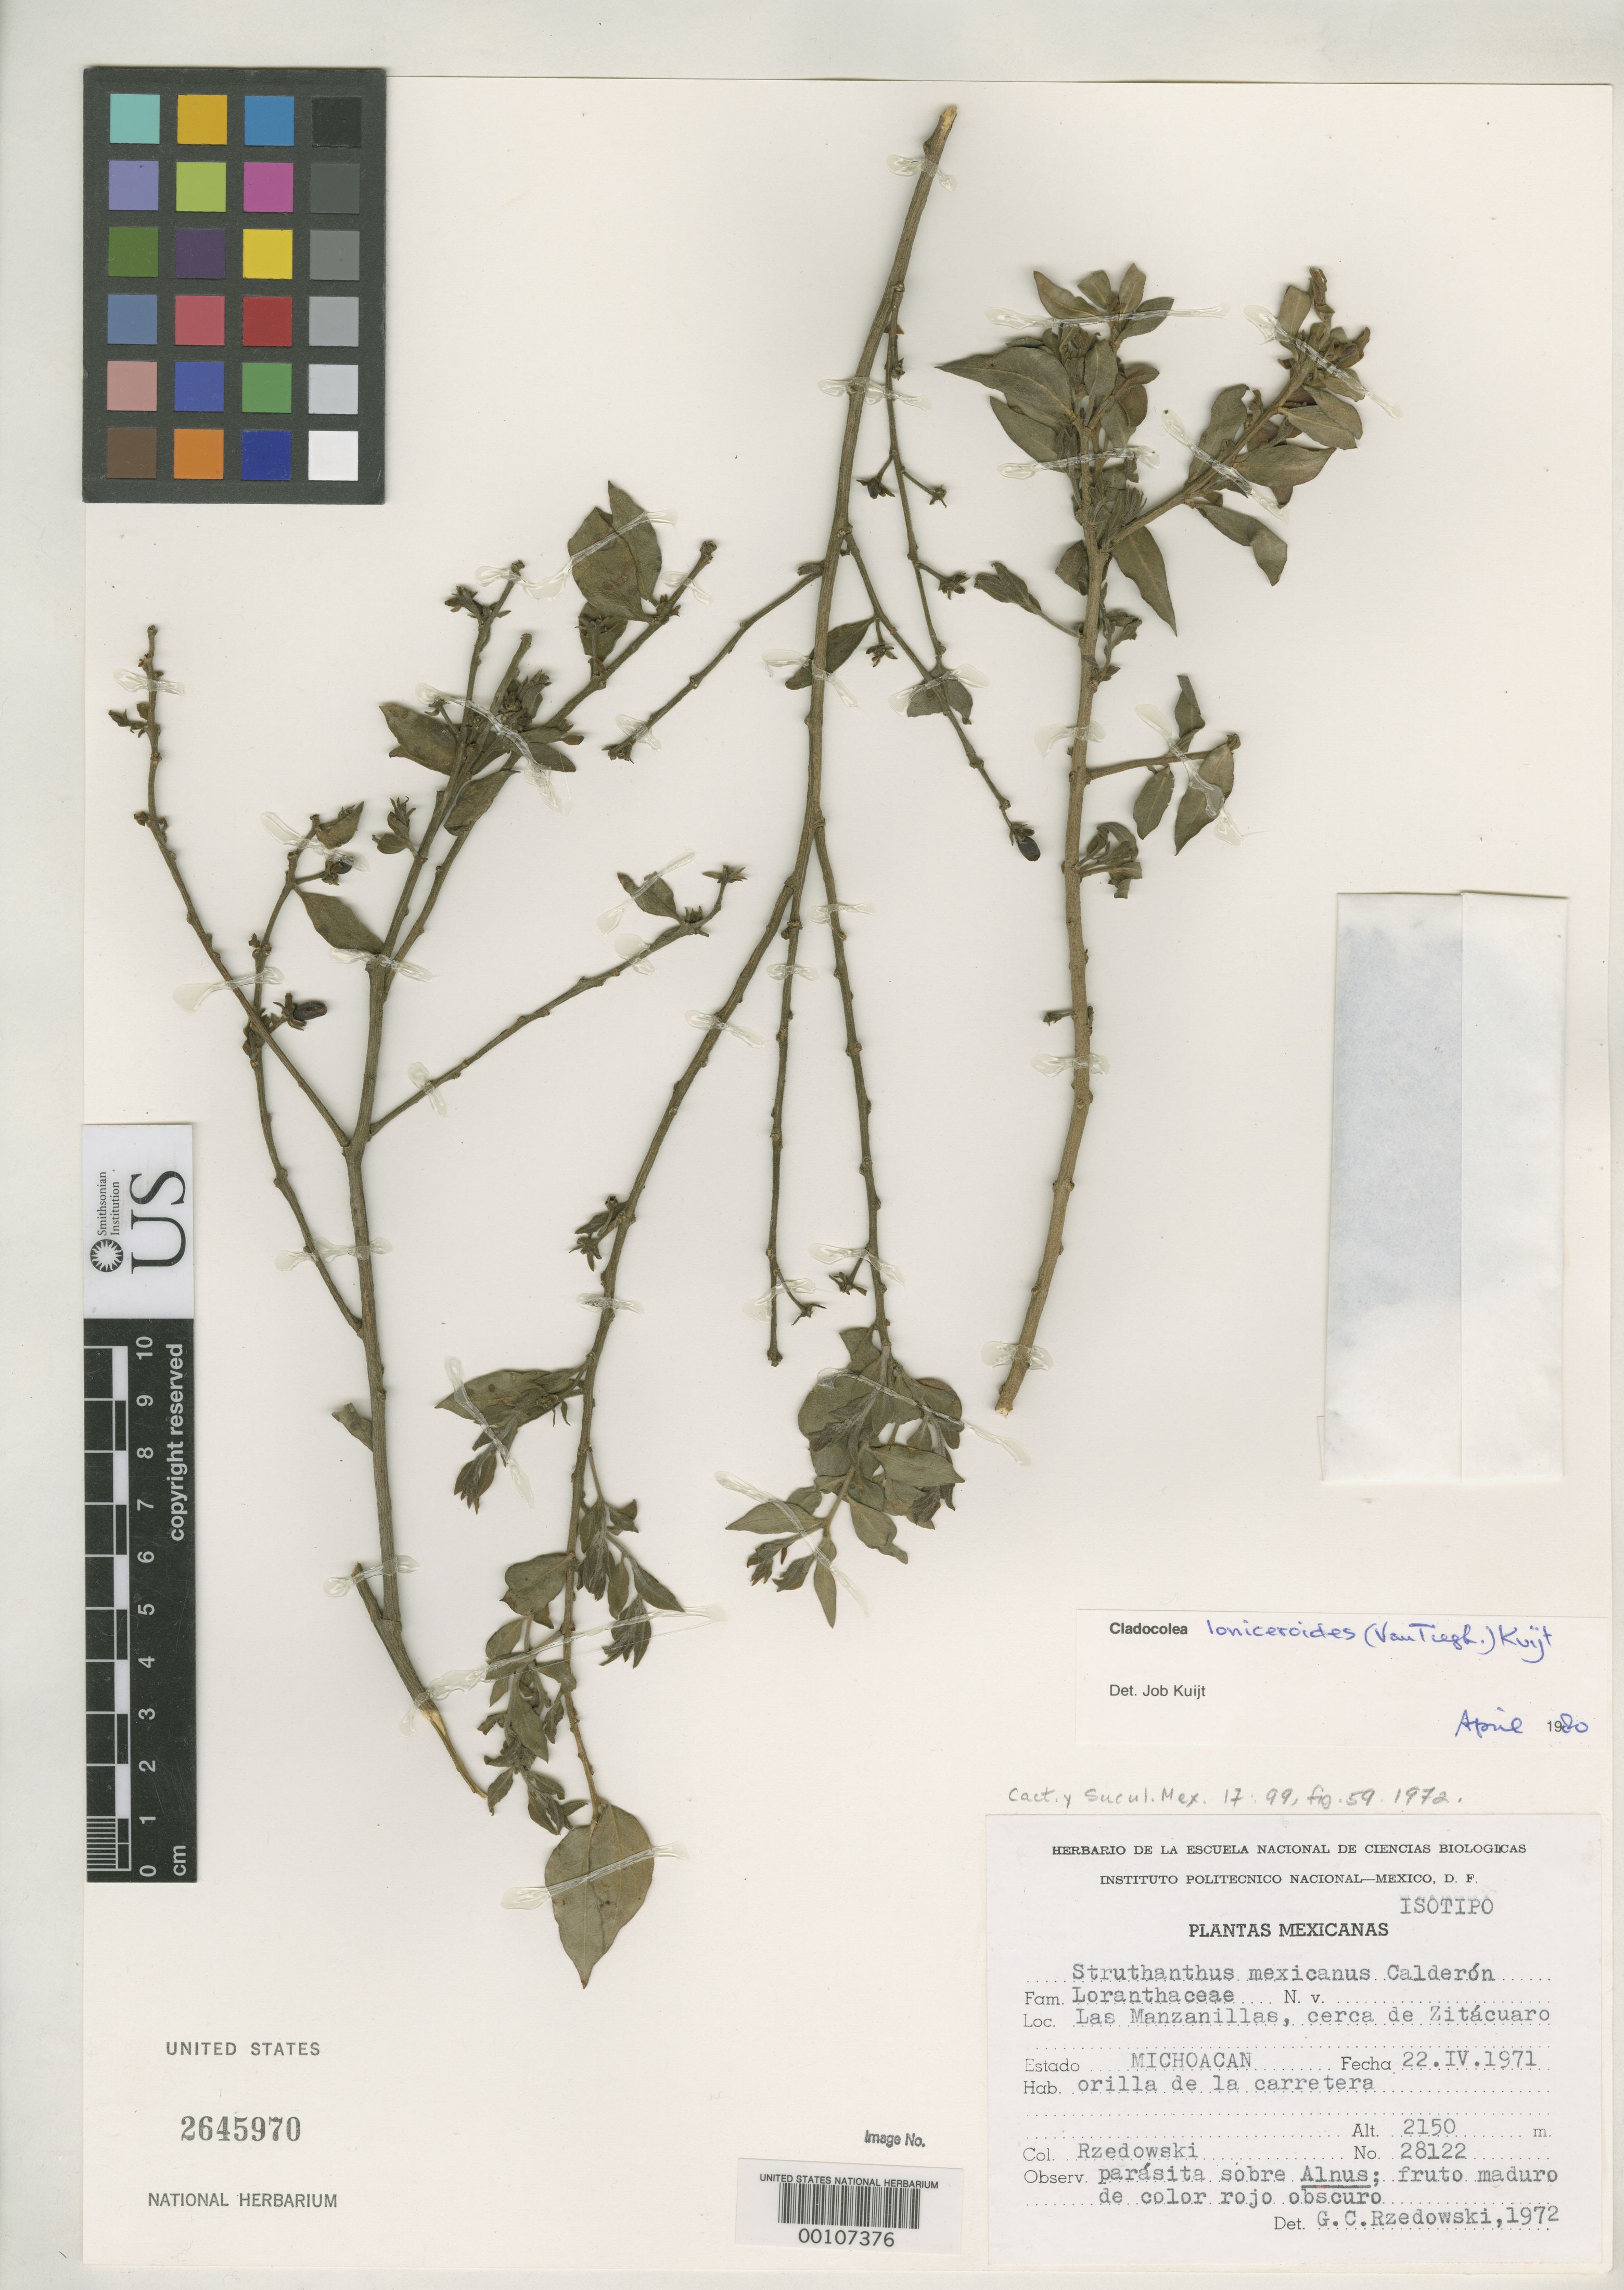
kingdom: Plantae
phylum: Tracheophyta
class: Magnoliopsida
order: Santalales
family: Loranthaceae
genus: Struthanthus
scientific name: Struthanthus mexicanus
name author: Calderón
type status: Isotype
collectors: J. Rzedowski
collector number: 28122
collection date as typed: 22 Apr 1971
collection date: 1971-04-22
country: Mexico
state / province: Michoacán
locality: Las Manzanillas, near Zitacuaro.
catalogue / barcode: US 2645970